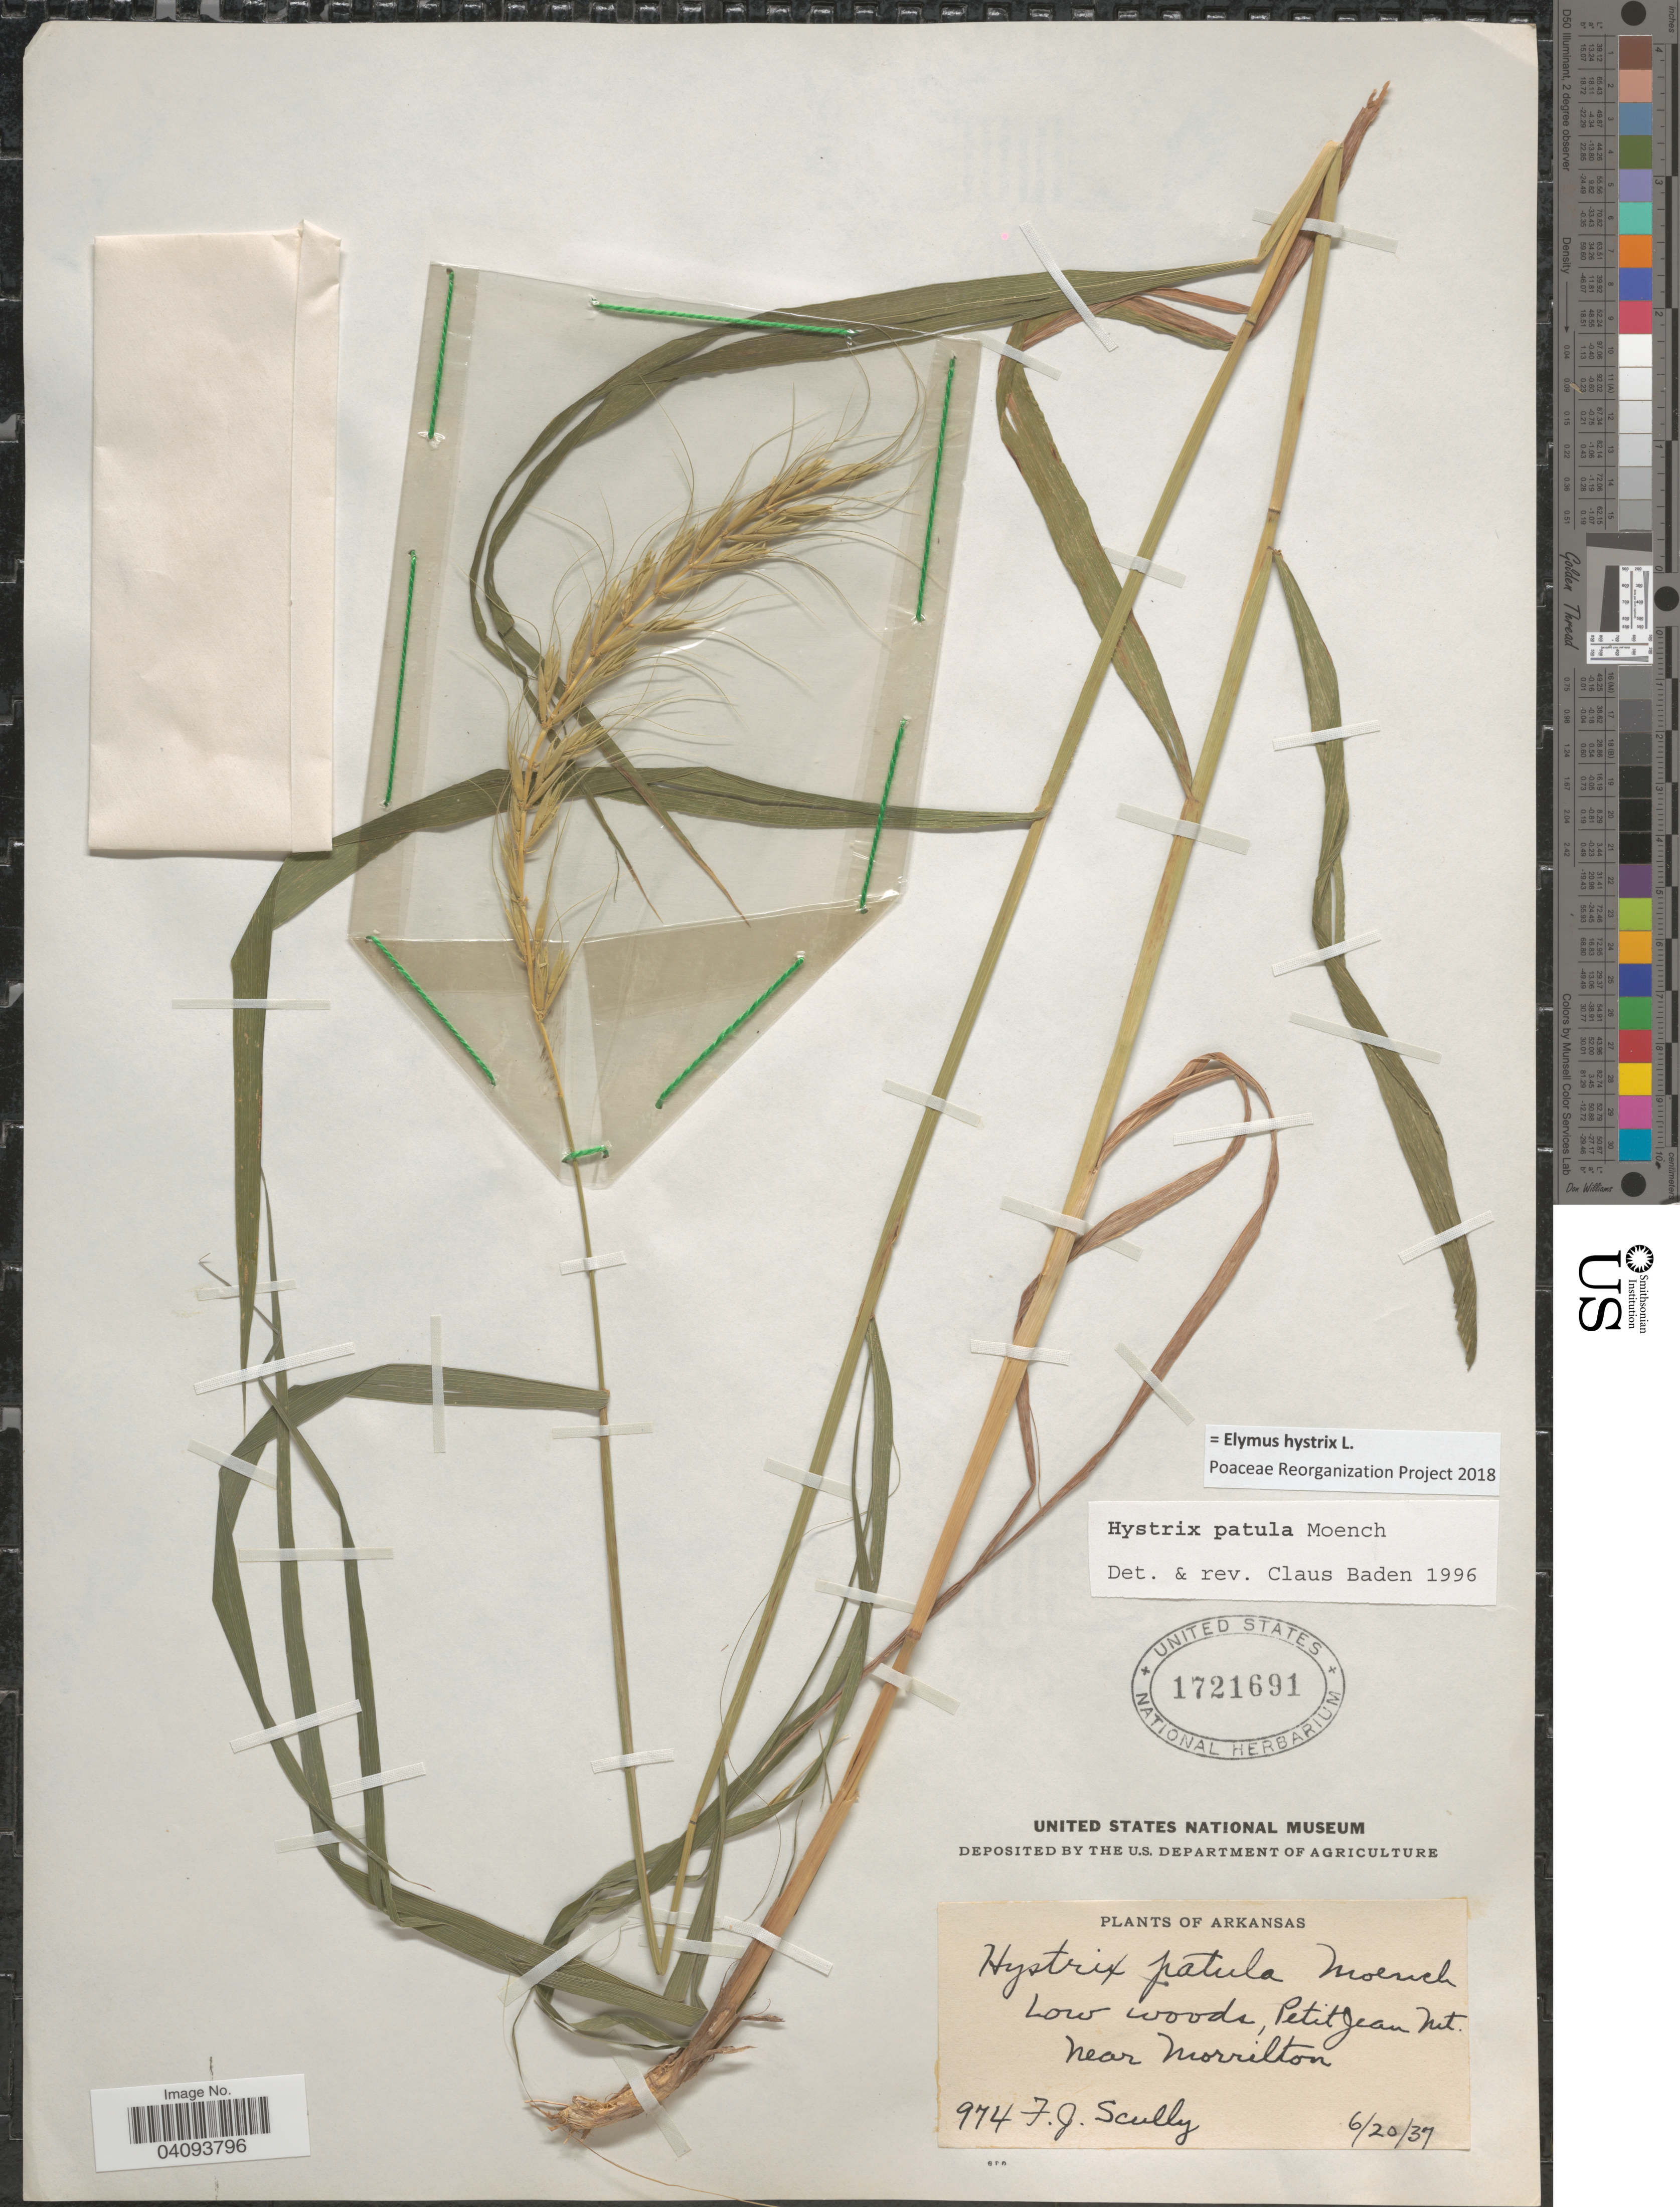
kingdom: Plantae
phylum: Tracheophyta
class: Liliopsida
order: Poales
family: Poaceae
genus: Elymus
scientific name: Elymus hystrix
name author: L.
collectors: F. Scully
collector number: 974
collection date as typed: Transcribed d/m/y: 20/6/37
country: United States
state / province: Arkansas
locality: Petit Jean My. near Morrilton.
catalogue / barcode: US 1721691